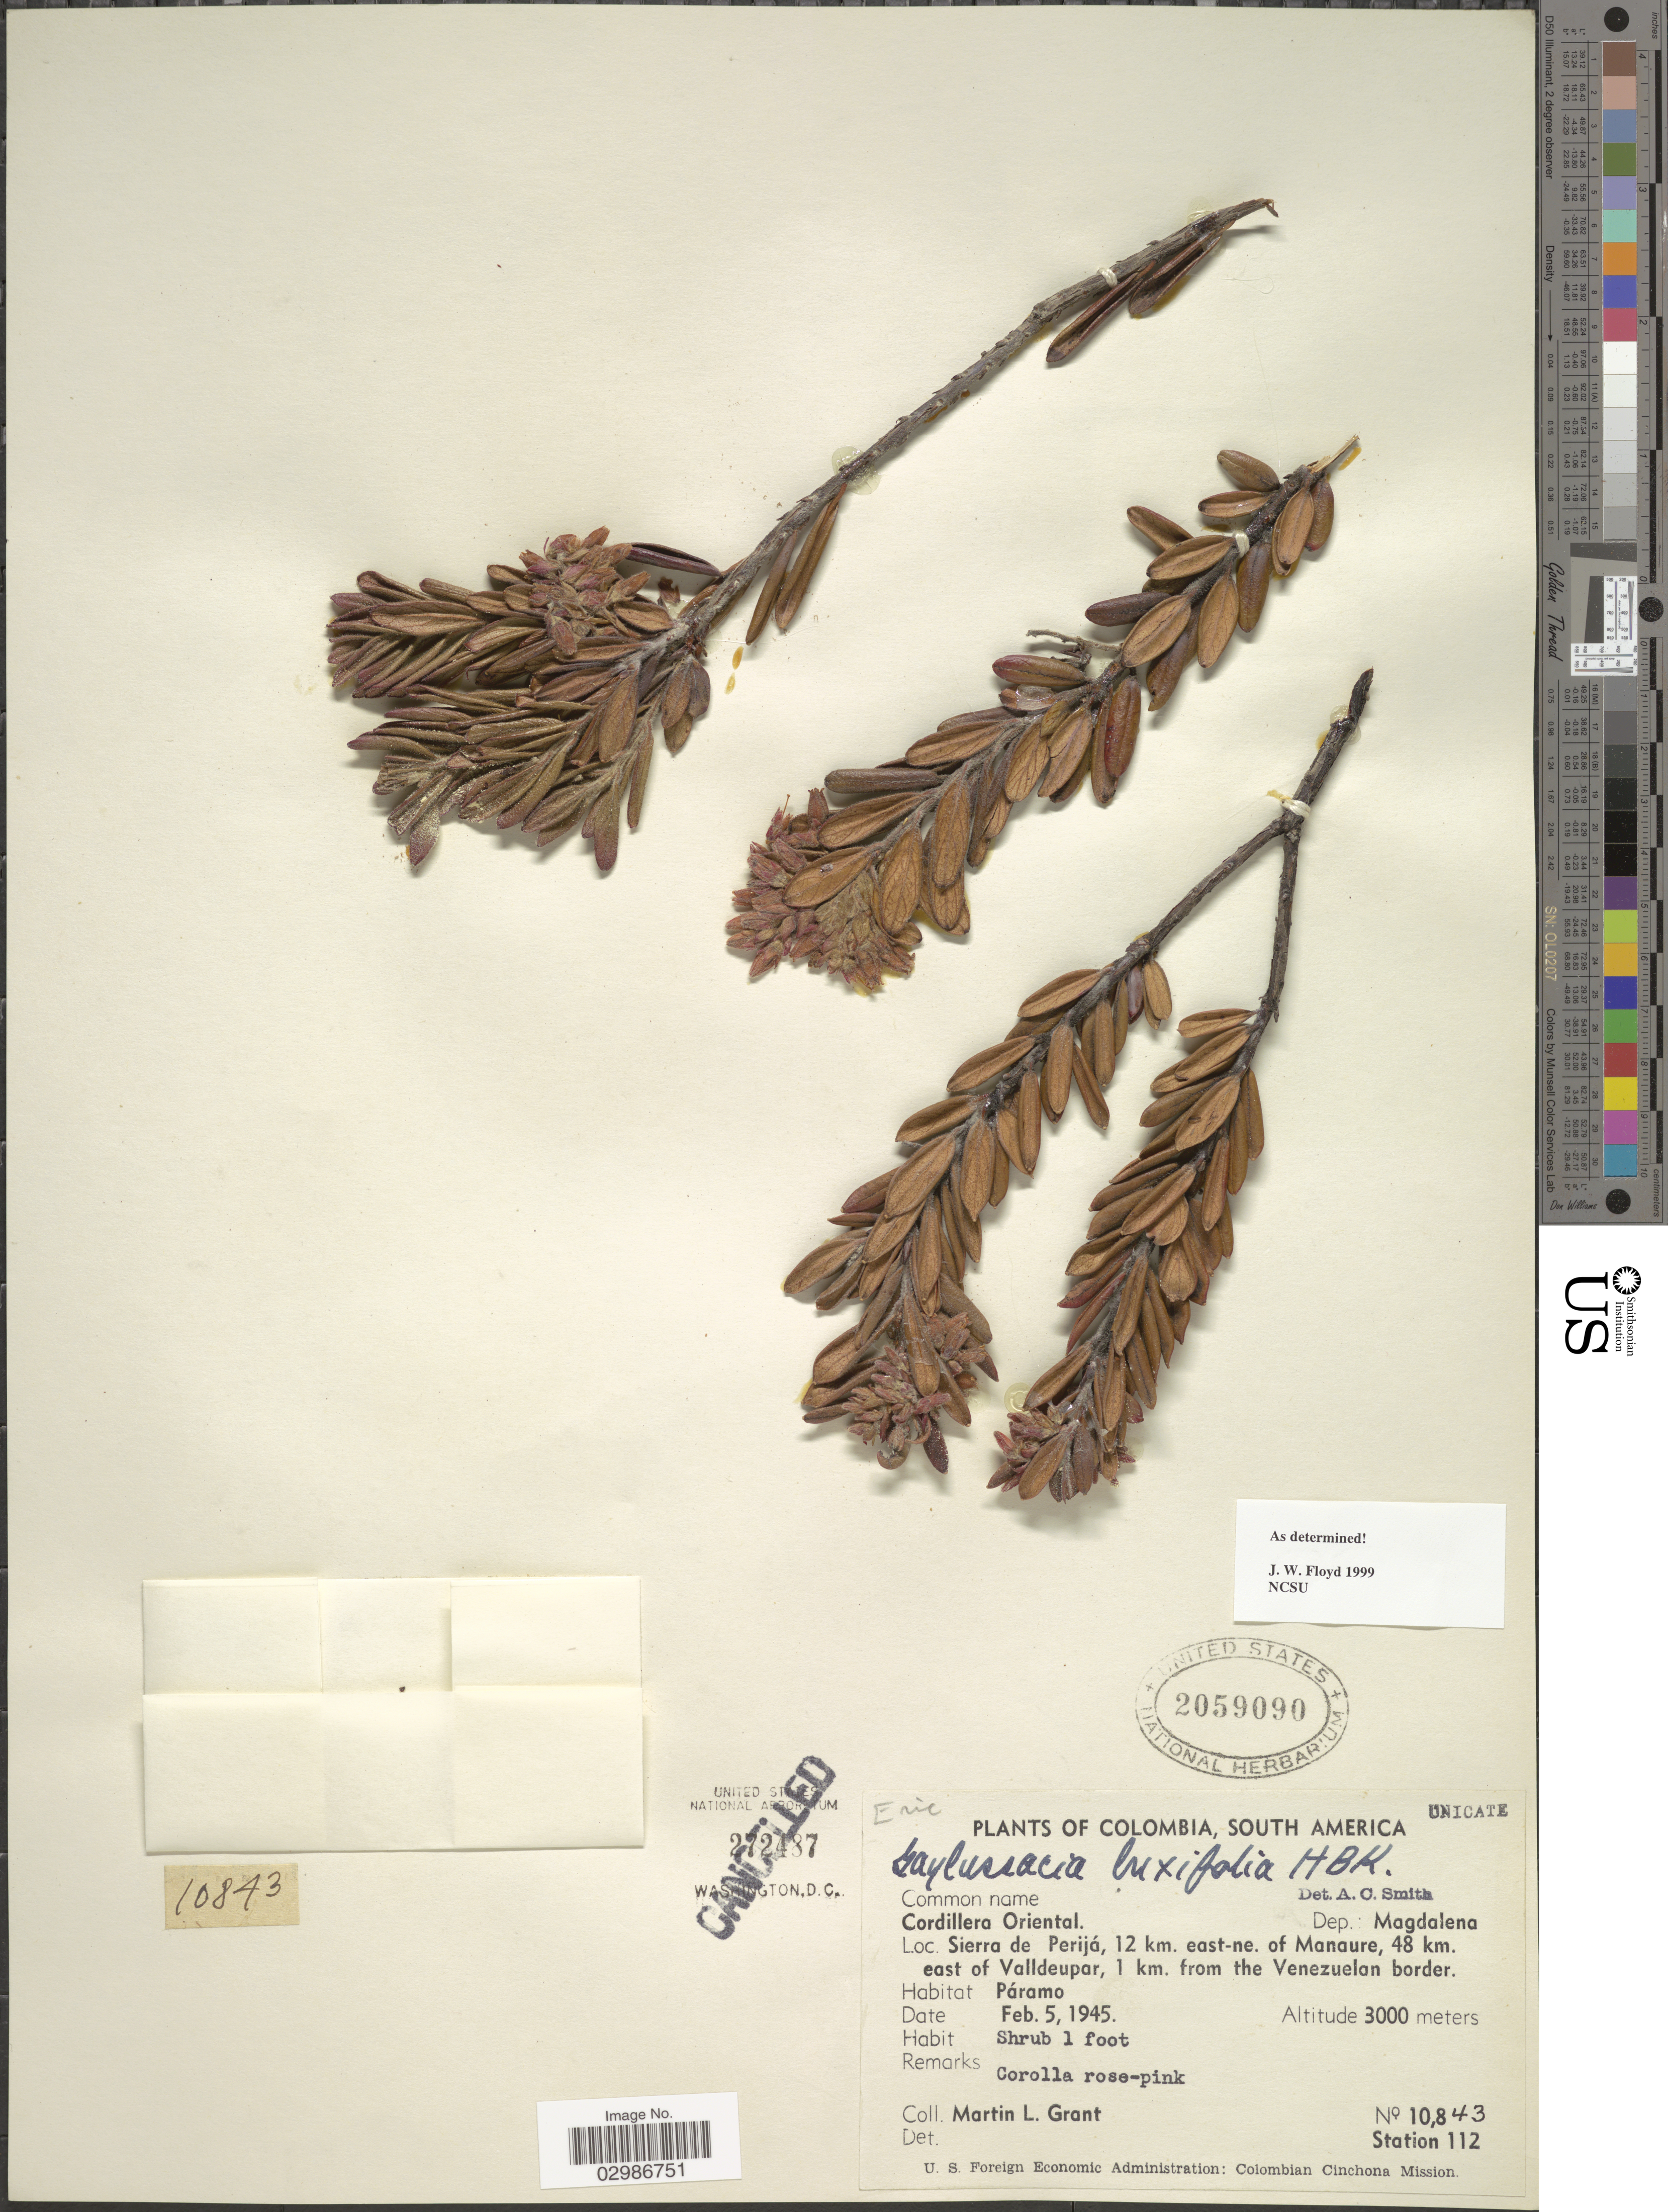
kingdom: Plantae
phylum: Tracheophyta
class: Magnoliopsida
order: Ericales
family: Ericaceae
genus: Gaylussacia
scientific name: Gaylussacia buxifolia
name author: Kunth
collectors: M. L. Grant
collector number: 10843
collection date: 1945-02-05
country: Colombia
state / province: Magdalena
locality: Cordillera Oriental, Dep.: Magdalena, Sierra de Perijá, 12 km. east-ne. of Manaure, 48 km. east ofValldeupar, 1 km. from the Venezuelan border.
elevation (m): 3000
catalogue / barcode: US 2059090